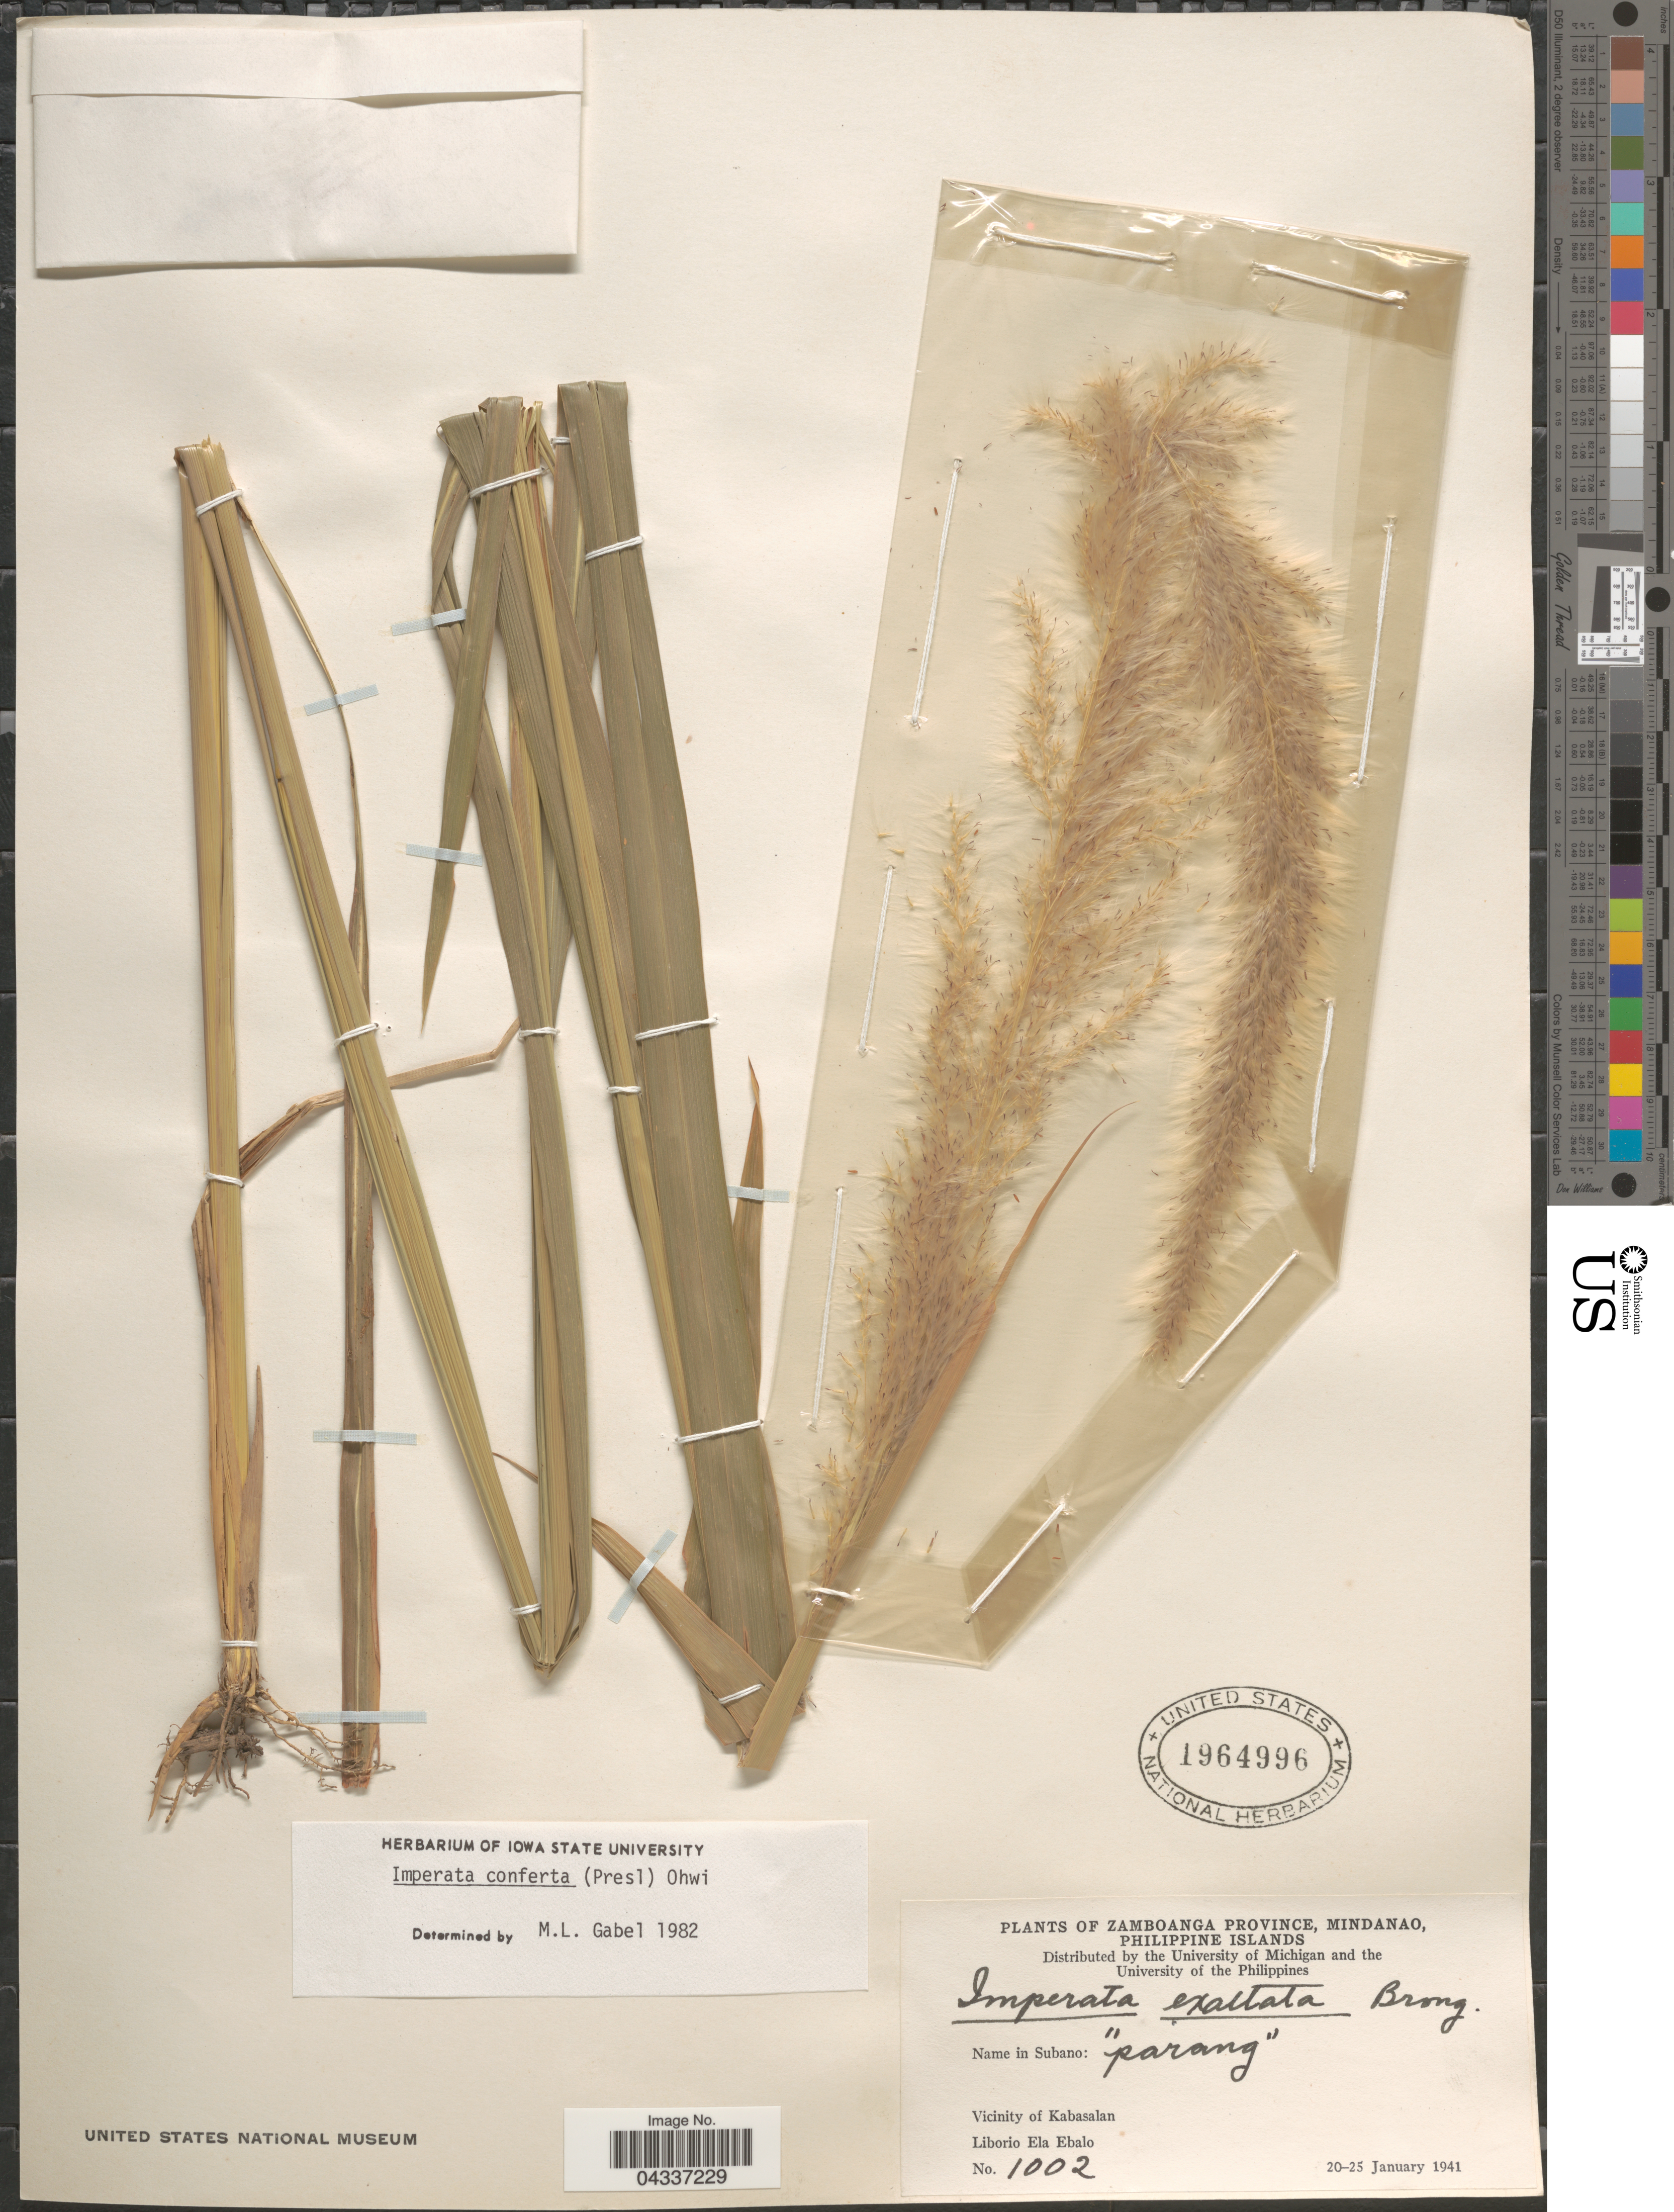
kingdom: Plantae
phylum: Tracheophyta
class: Liliopsida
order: Poales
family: Poaceae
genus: Imperata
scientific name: Imperata conferta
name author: (J. Presl) Ohwi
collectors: L. Ebalo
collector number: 1002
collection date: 1941-01-20/1941-01-25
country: Philippines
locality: Zamboanga Province, Mindanao, Philippine Islands. Vicinity of Kabasalan.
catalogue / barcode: US 1964996